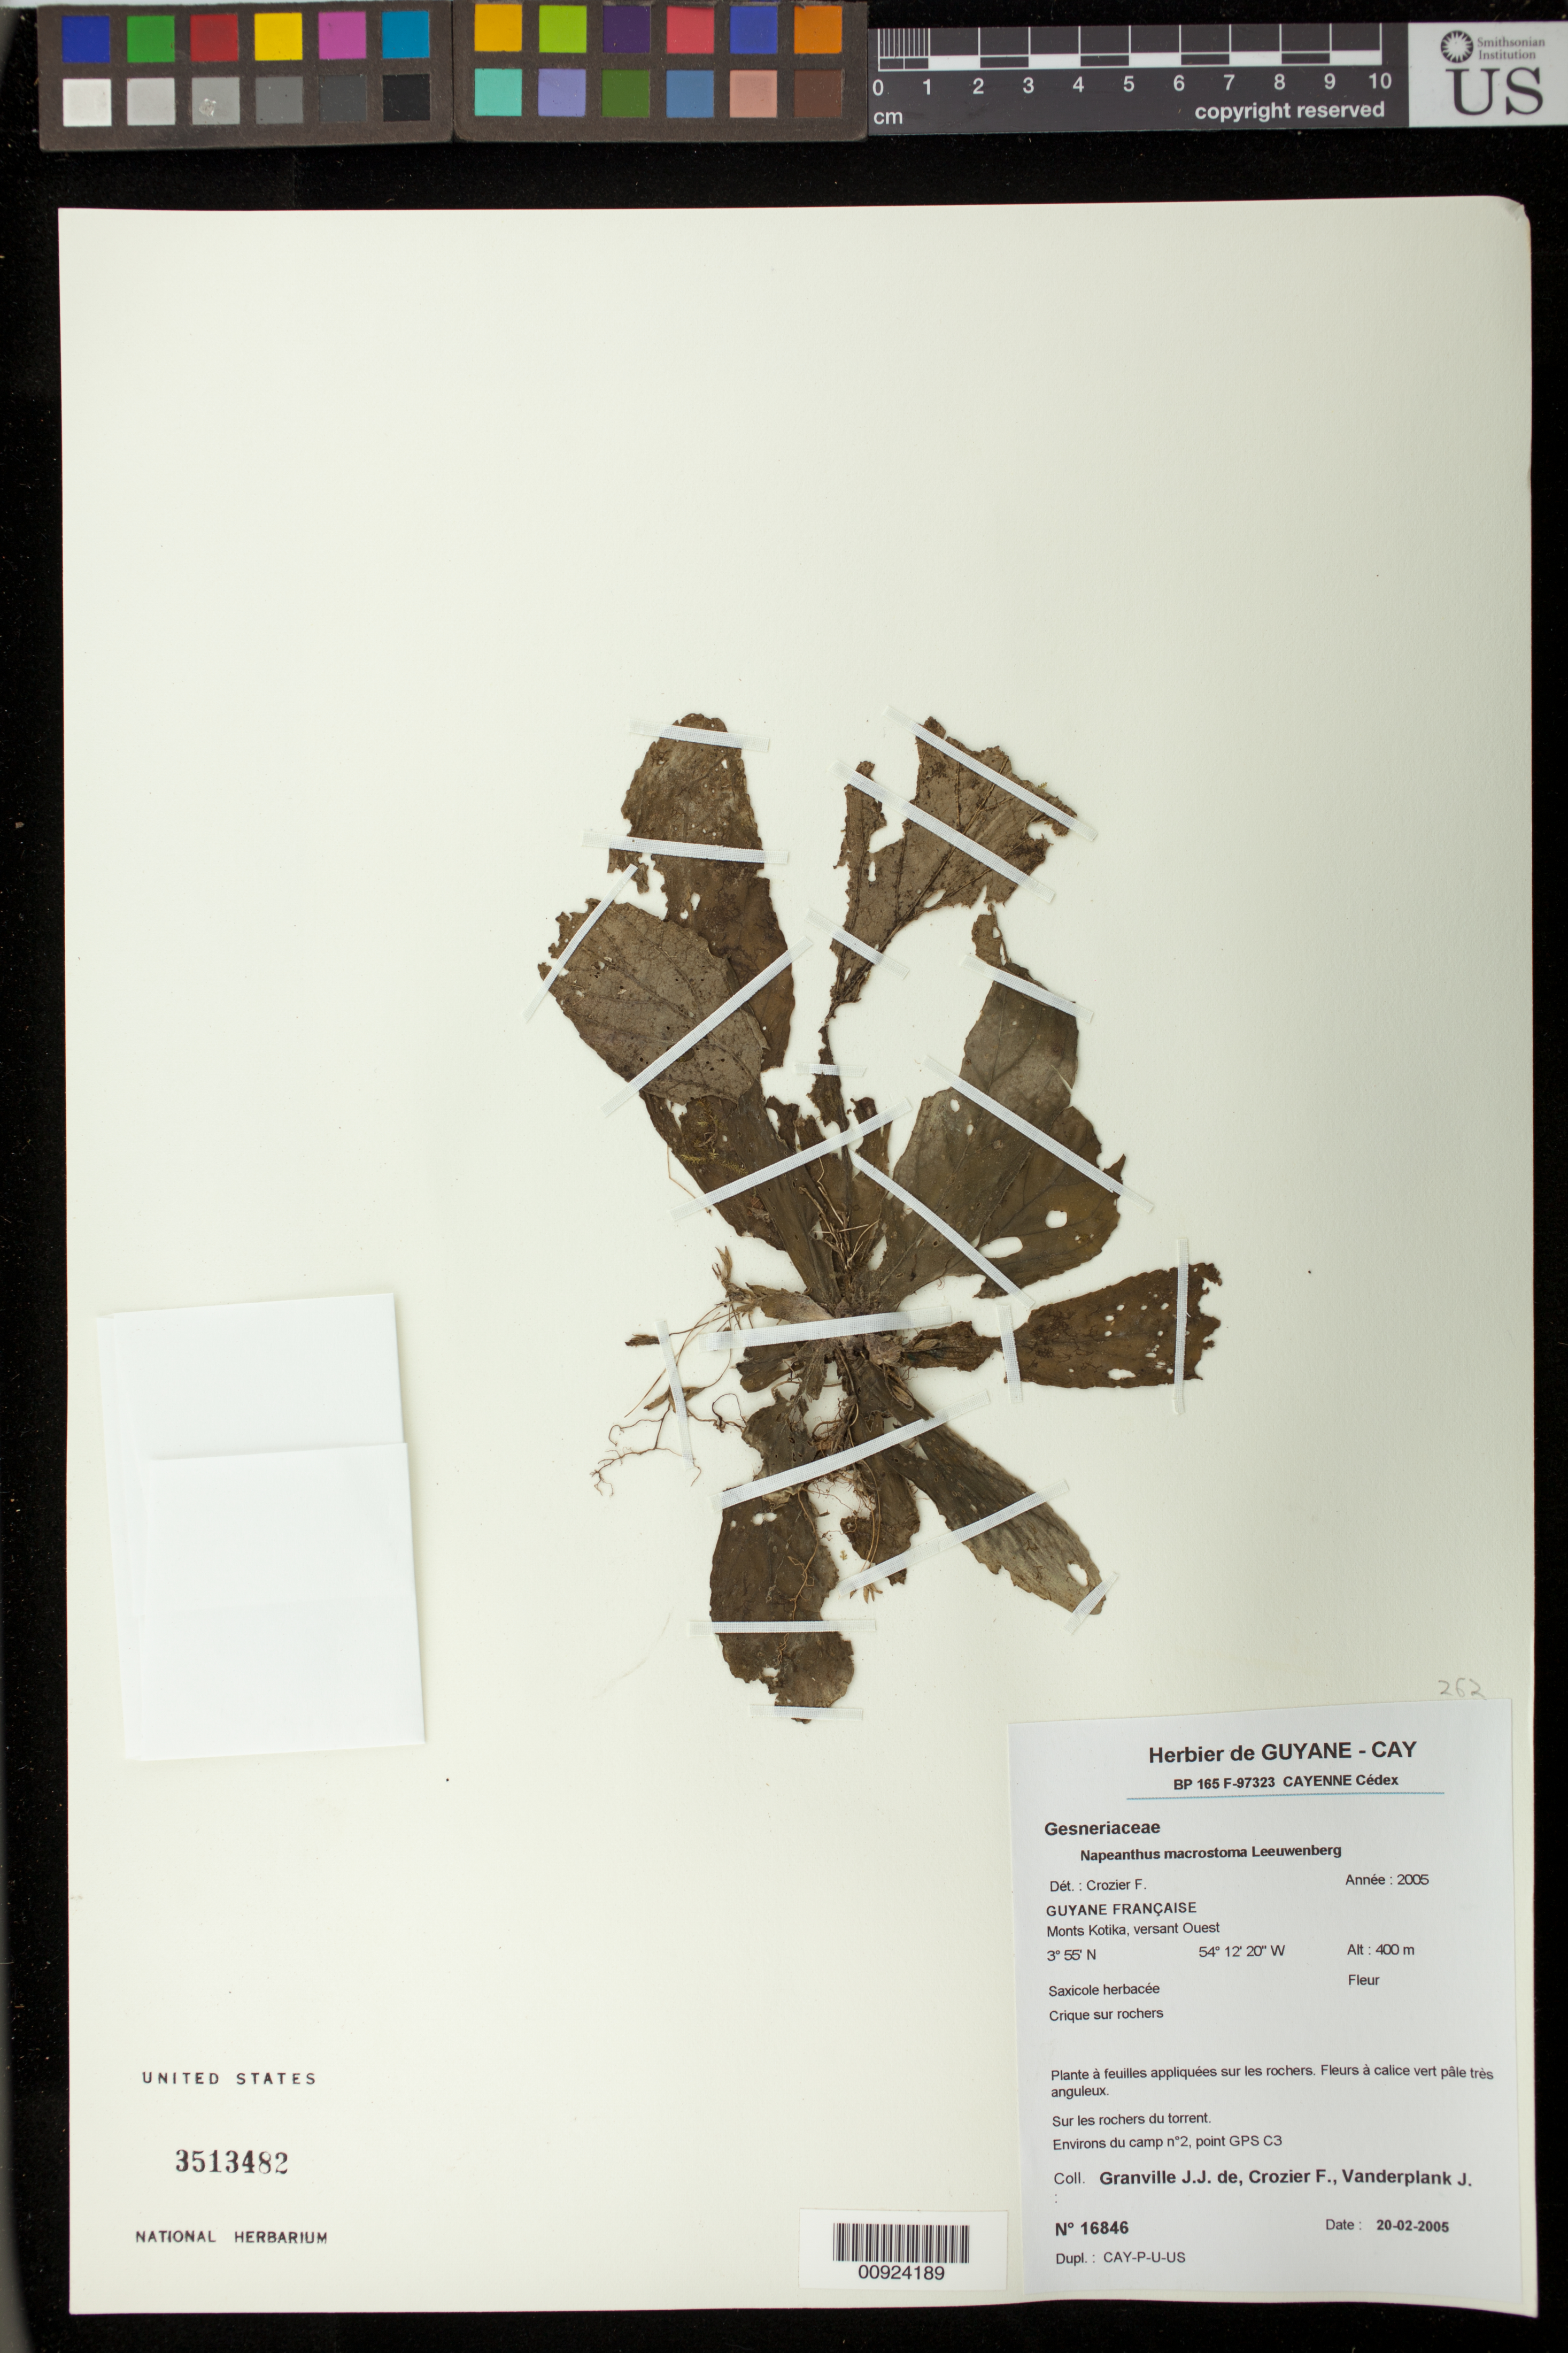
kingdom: Plantae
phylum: Tracheophyta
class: Magnoliopsida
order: Lamiales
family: Gesneriaceae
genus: Napeanthus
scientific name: Napeanthus macrostoma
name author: Leeuwenb.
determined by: Crozier, F.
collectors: J.-J. de Granville, F. Crozier & J. Vanderplank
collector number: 16846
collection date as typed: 20-Feb-05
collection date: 2005-02-20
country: French Guiana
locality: Monts Kotika, versant Ouest; environ du camp nº2, point GPS C3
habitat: Crique sur rochers; sur les rochers du torrent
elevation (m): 400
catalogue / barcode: US 3513482